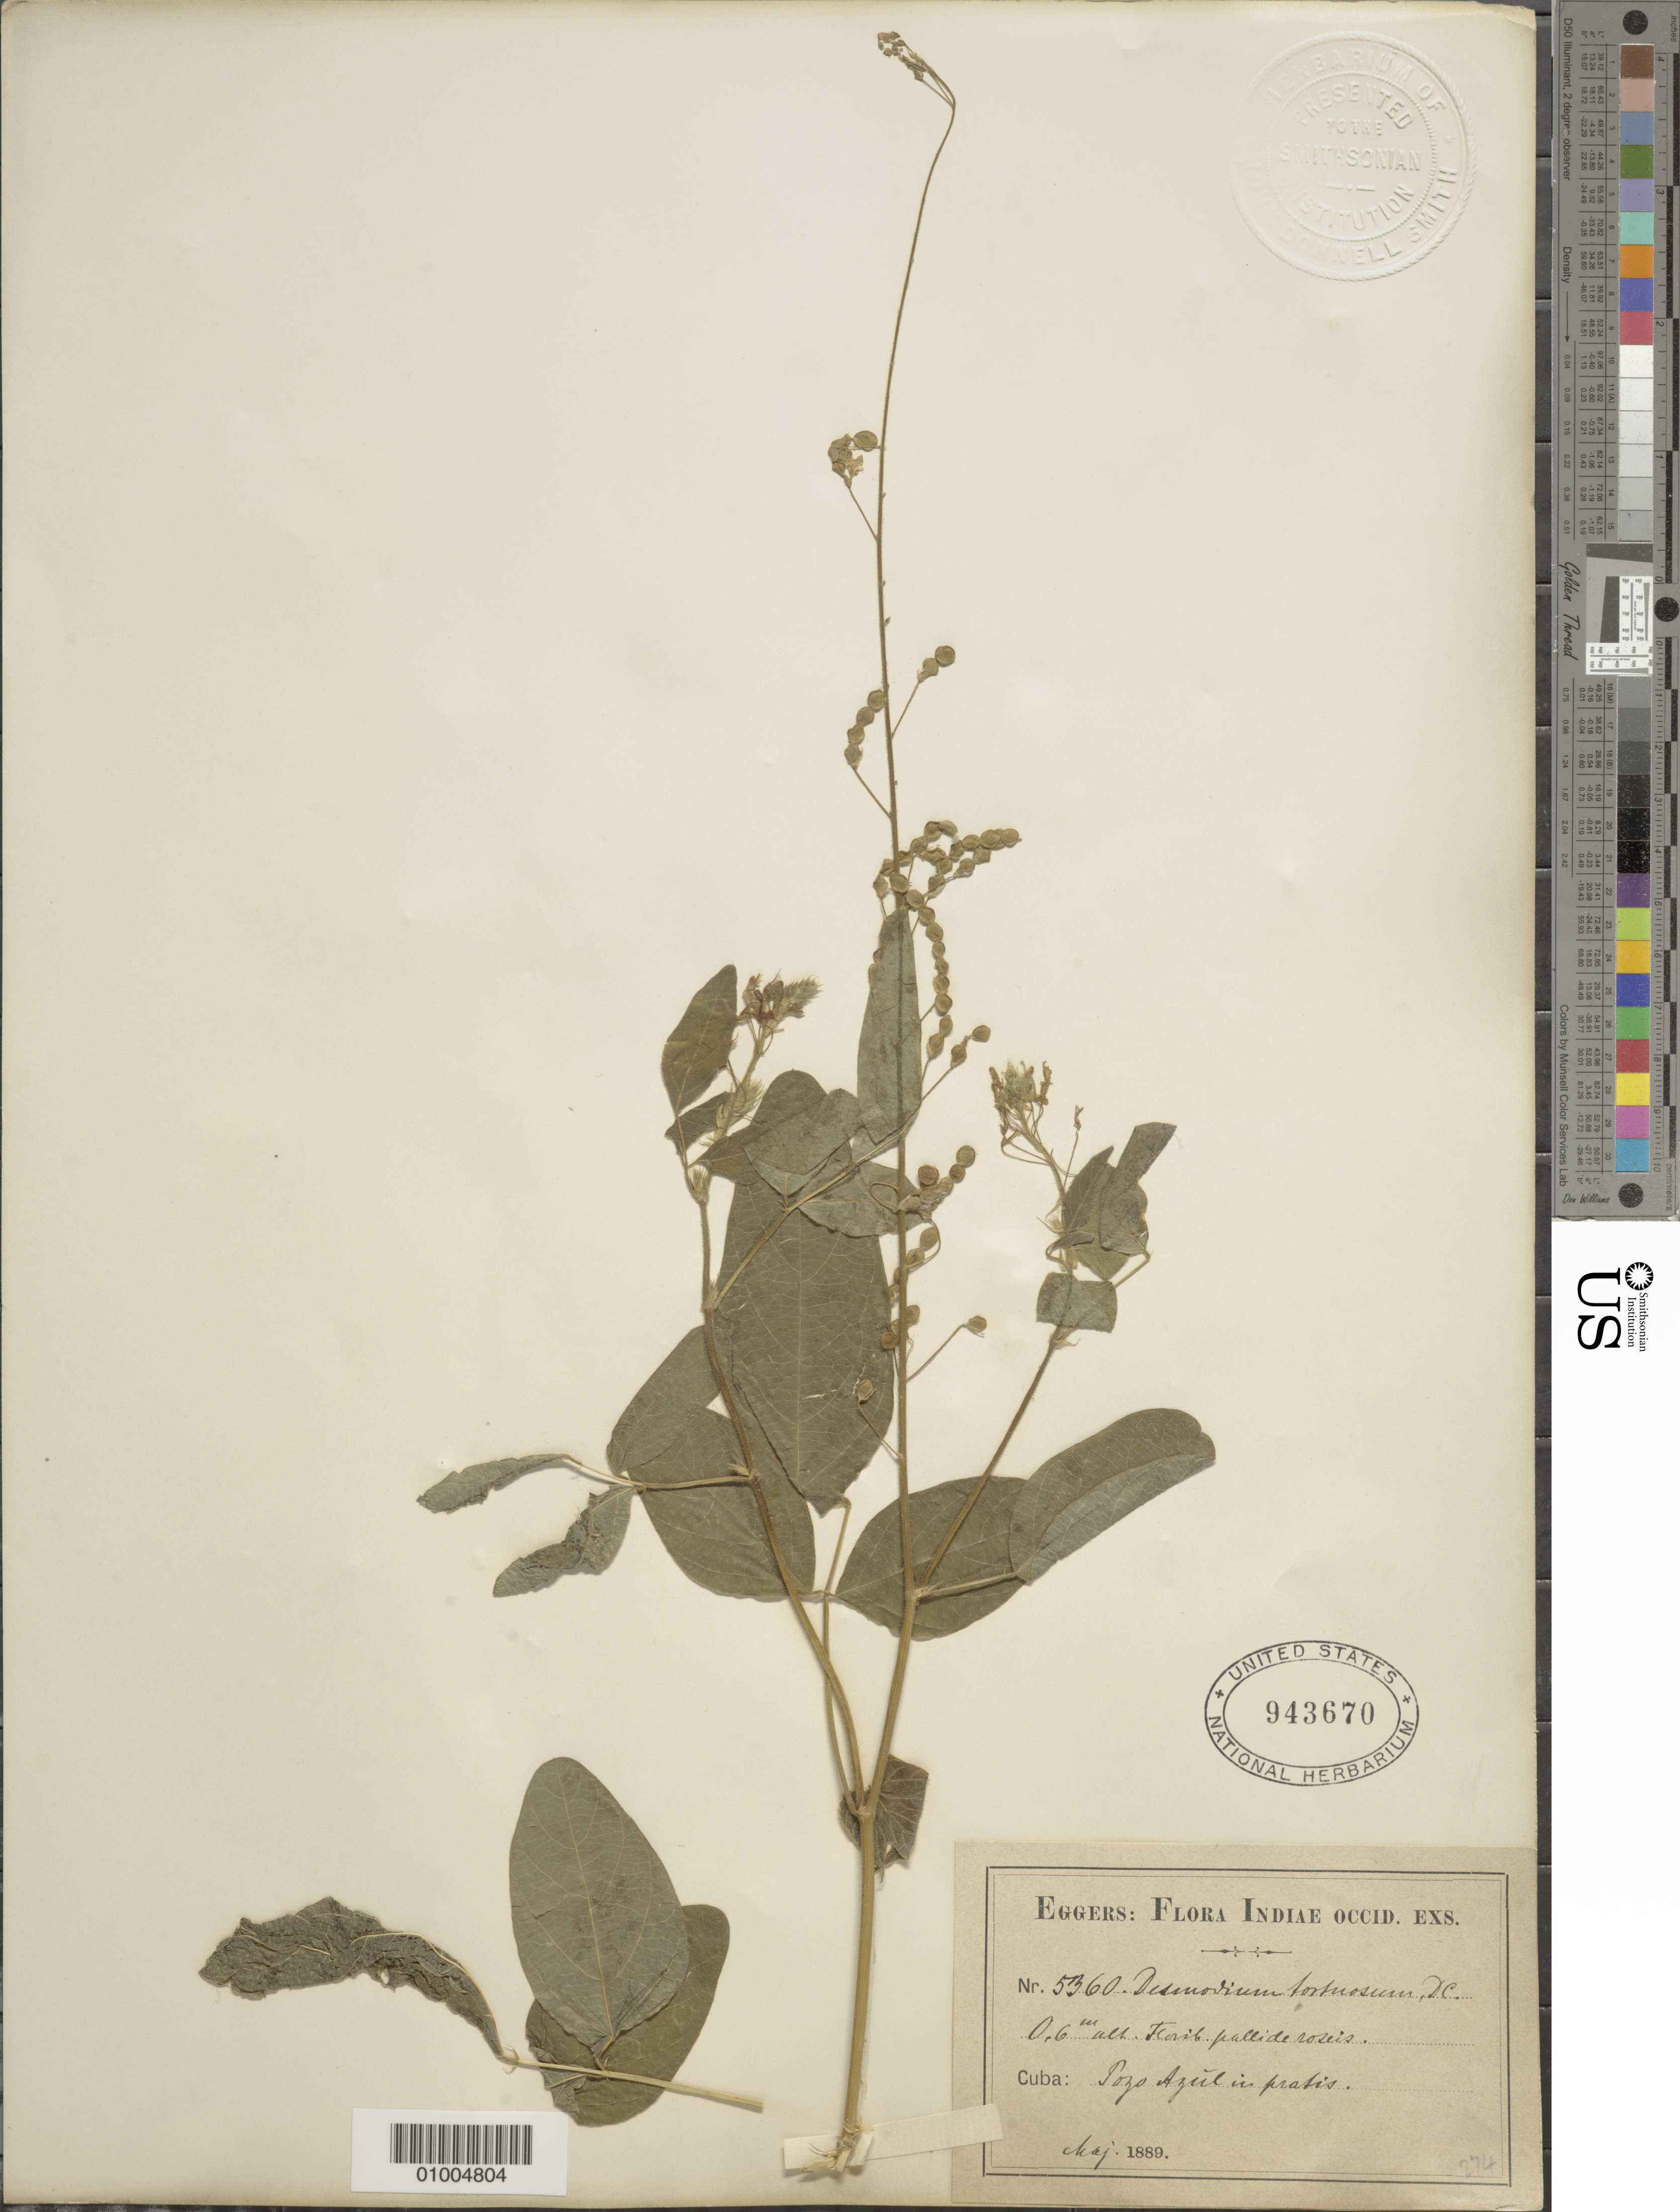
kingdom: Plantae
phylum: Tracheophyta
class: Magnoliopsida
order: Fabales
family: Fabaceae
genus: Desmodium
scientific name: Desmodium tortuosum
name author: (Sw.) DC.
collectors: H. F. A. von Eggers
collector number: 5360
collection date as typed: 1889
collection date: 1889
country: Cuba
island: Cuba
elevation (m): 0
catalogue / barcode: US 943670